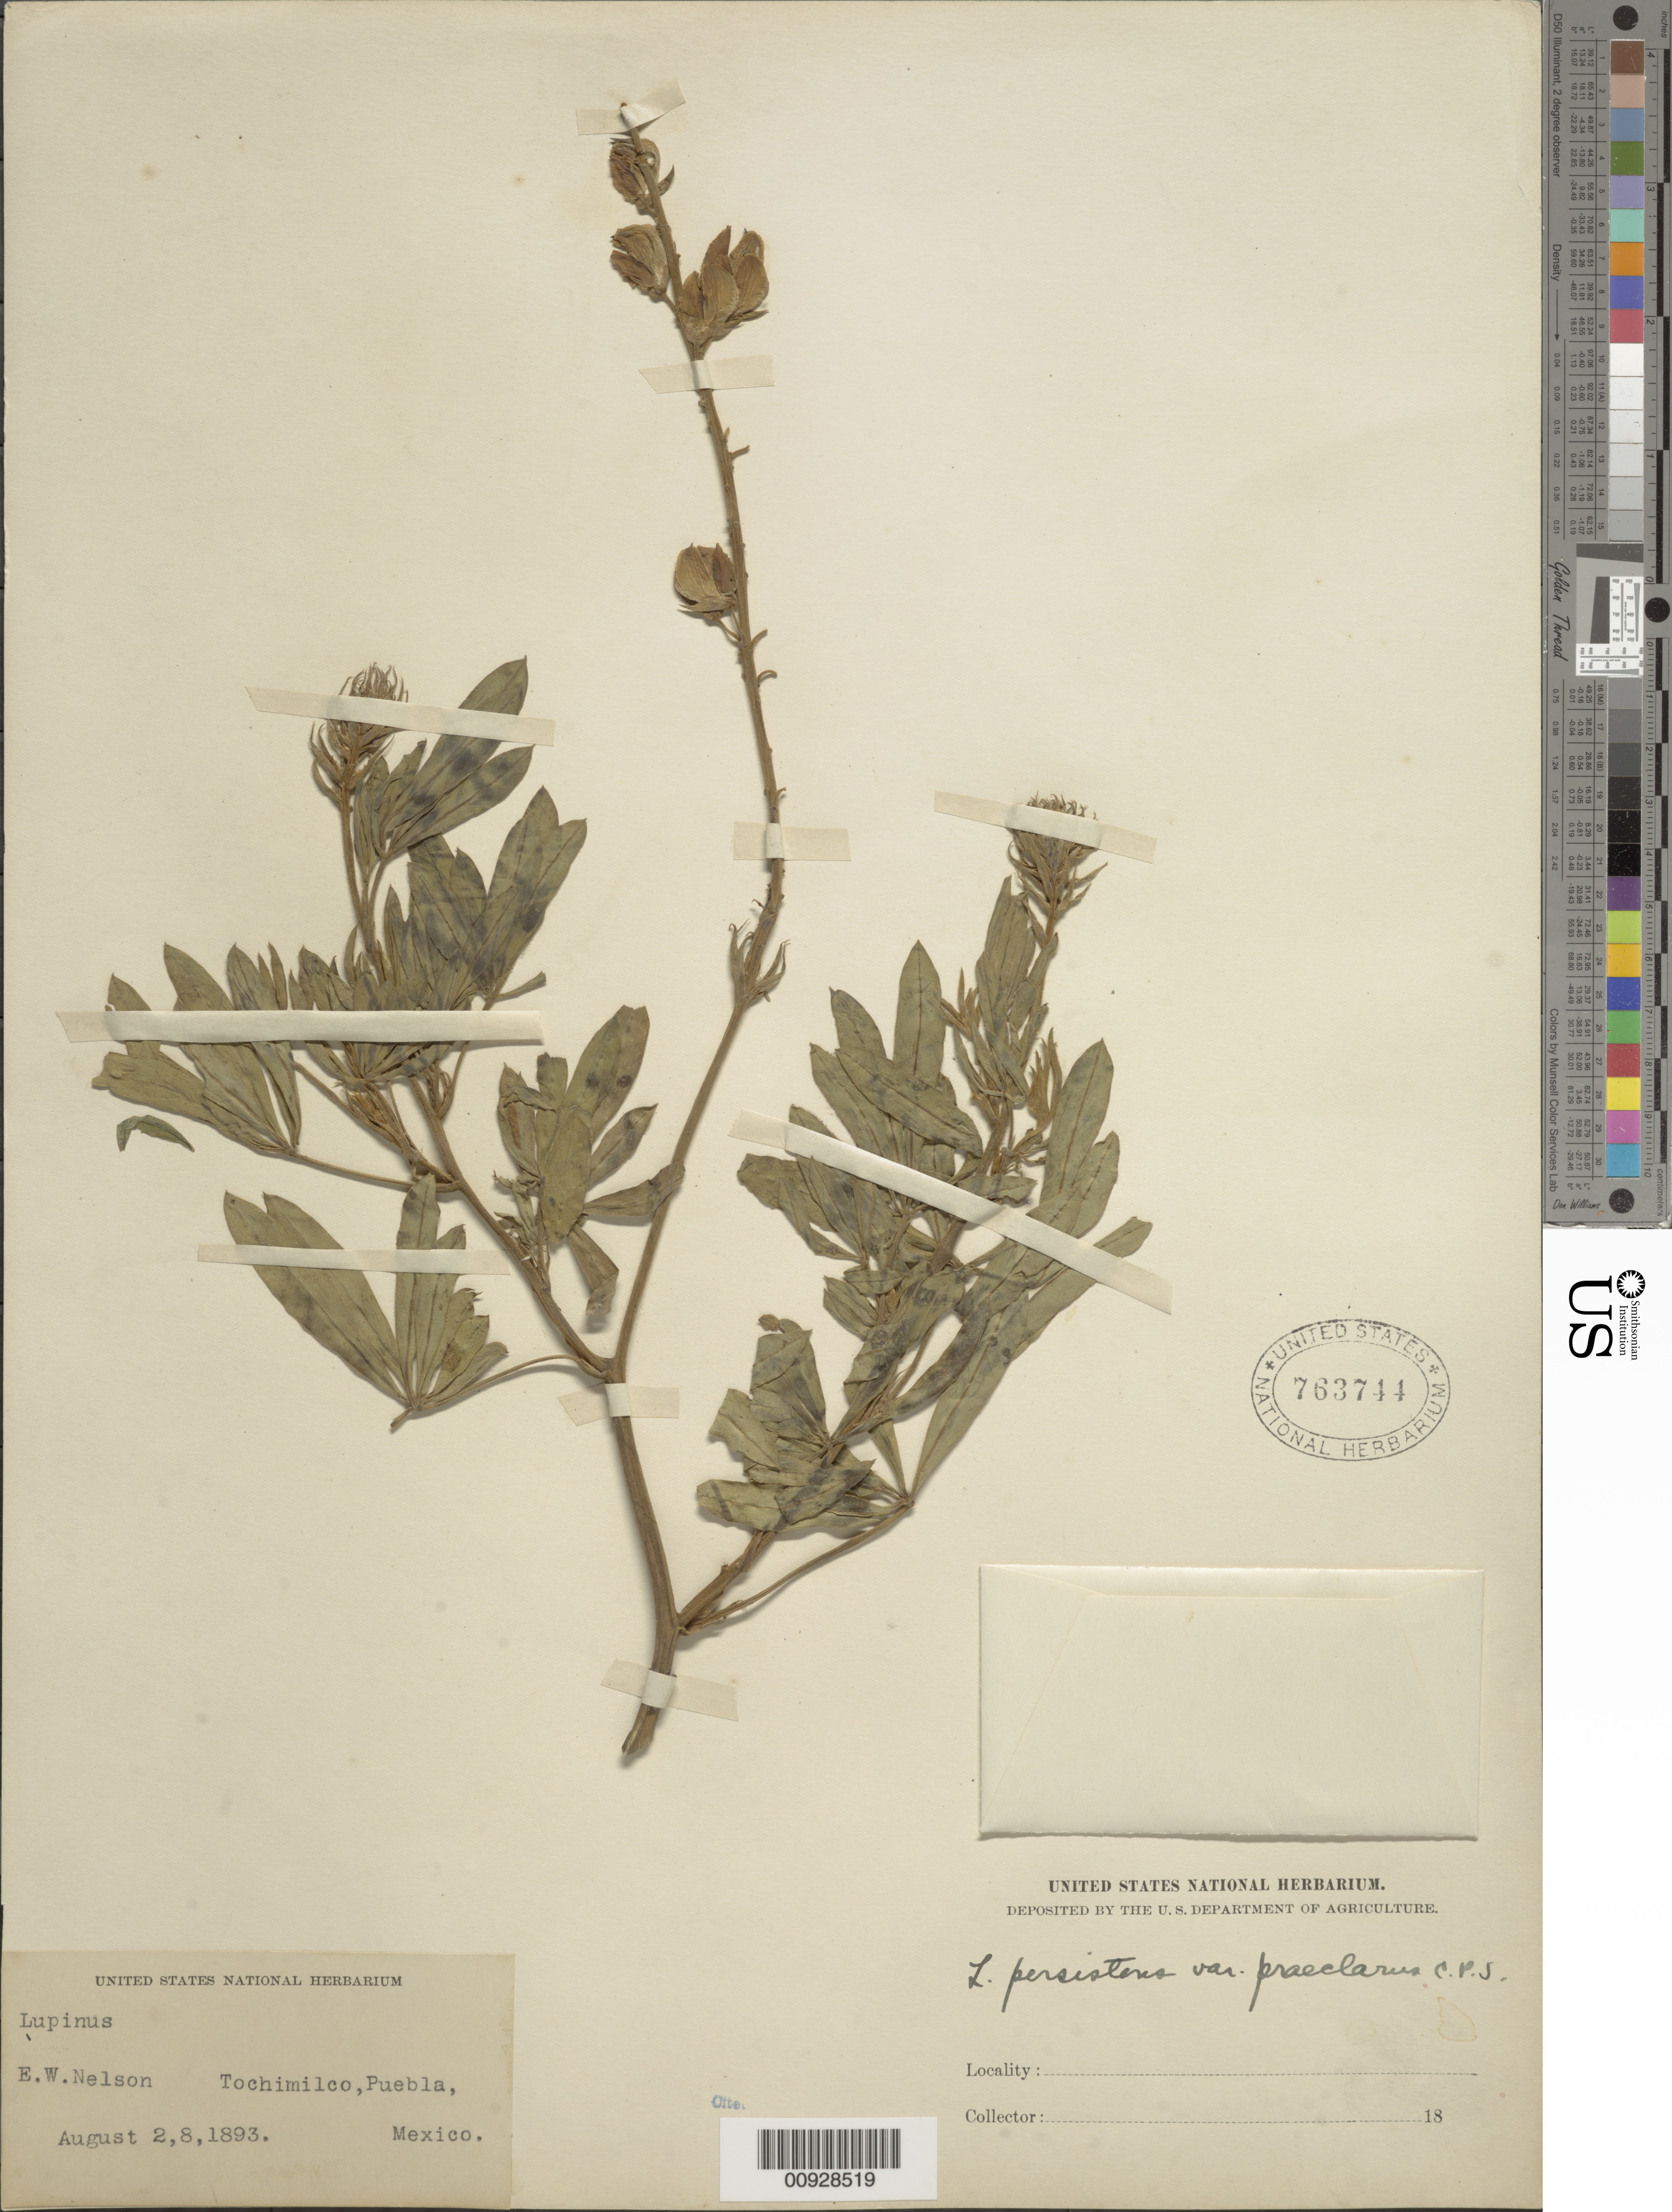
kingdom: Plantae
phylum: Tracheophyta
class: Magnoliopsida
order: Fabales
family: Fabaceae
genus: Lupinus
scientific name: Lupinus persistens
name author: Rose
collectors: E. W. Nelson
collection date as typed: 02 Aug 1893 to 08 Aug 1893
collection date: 1893-08-02/1893-08-08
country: Mexico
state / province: Puebla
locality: Tochimilco, Puebla.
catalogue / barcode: US 763744